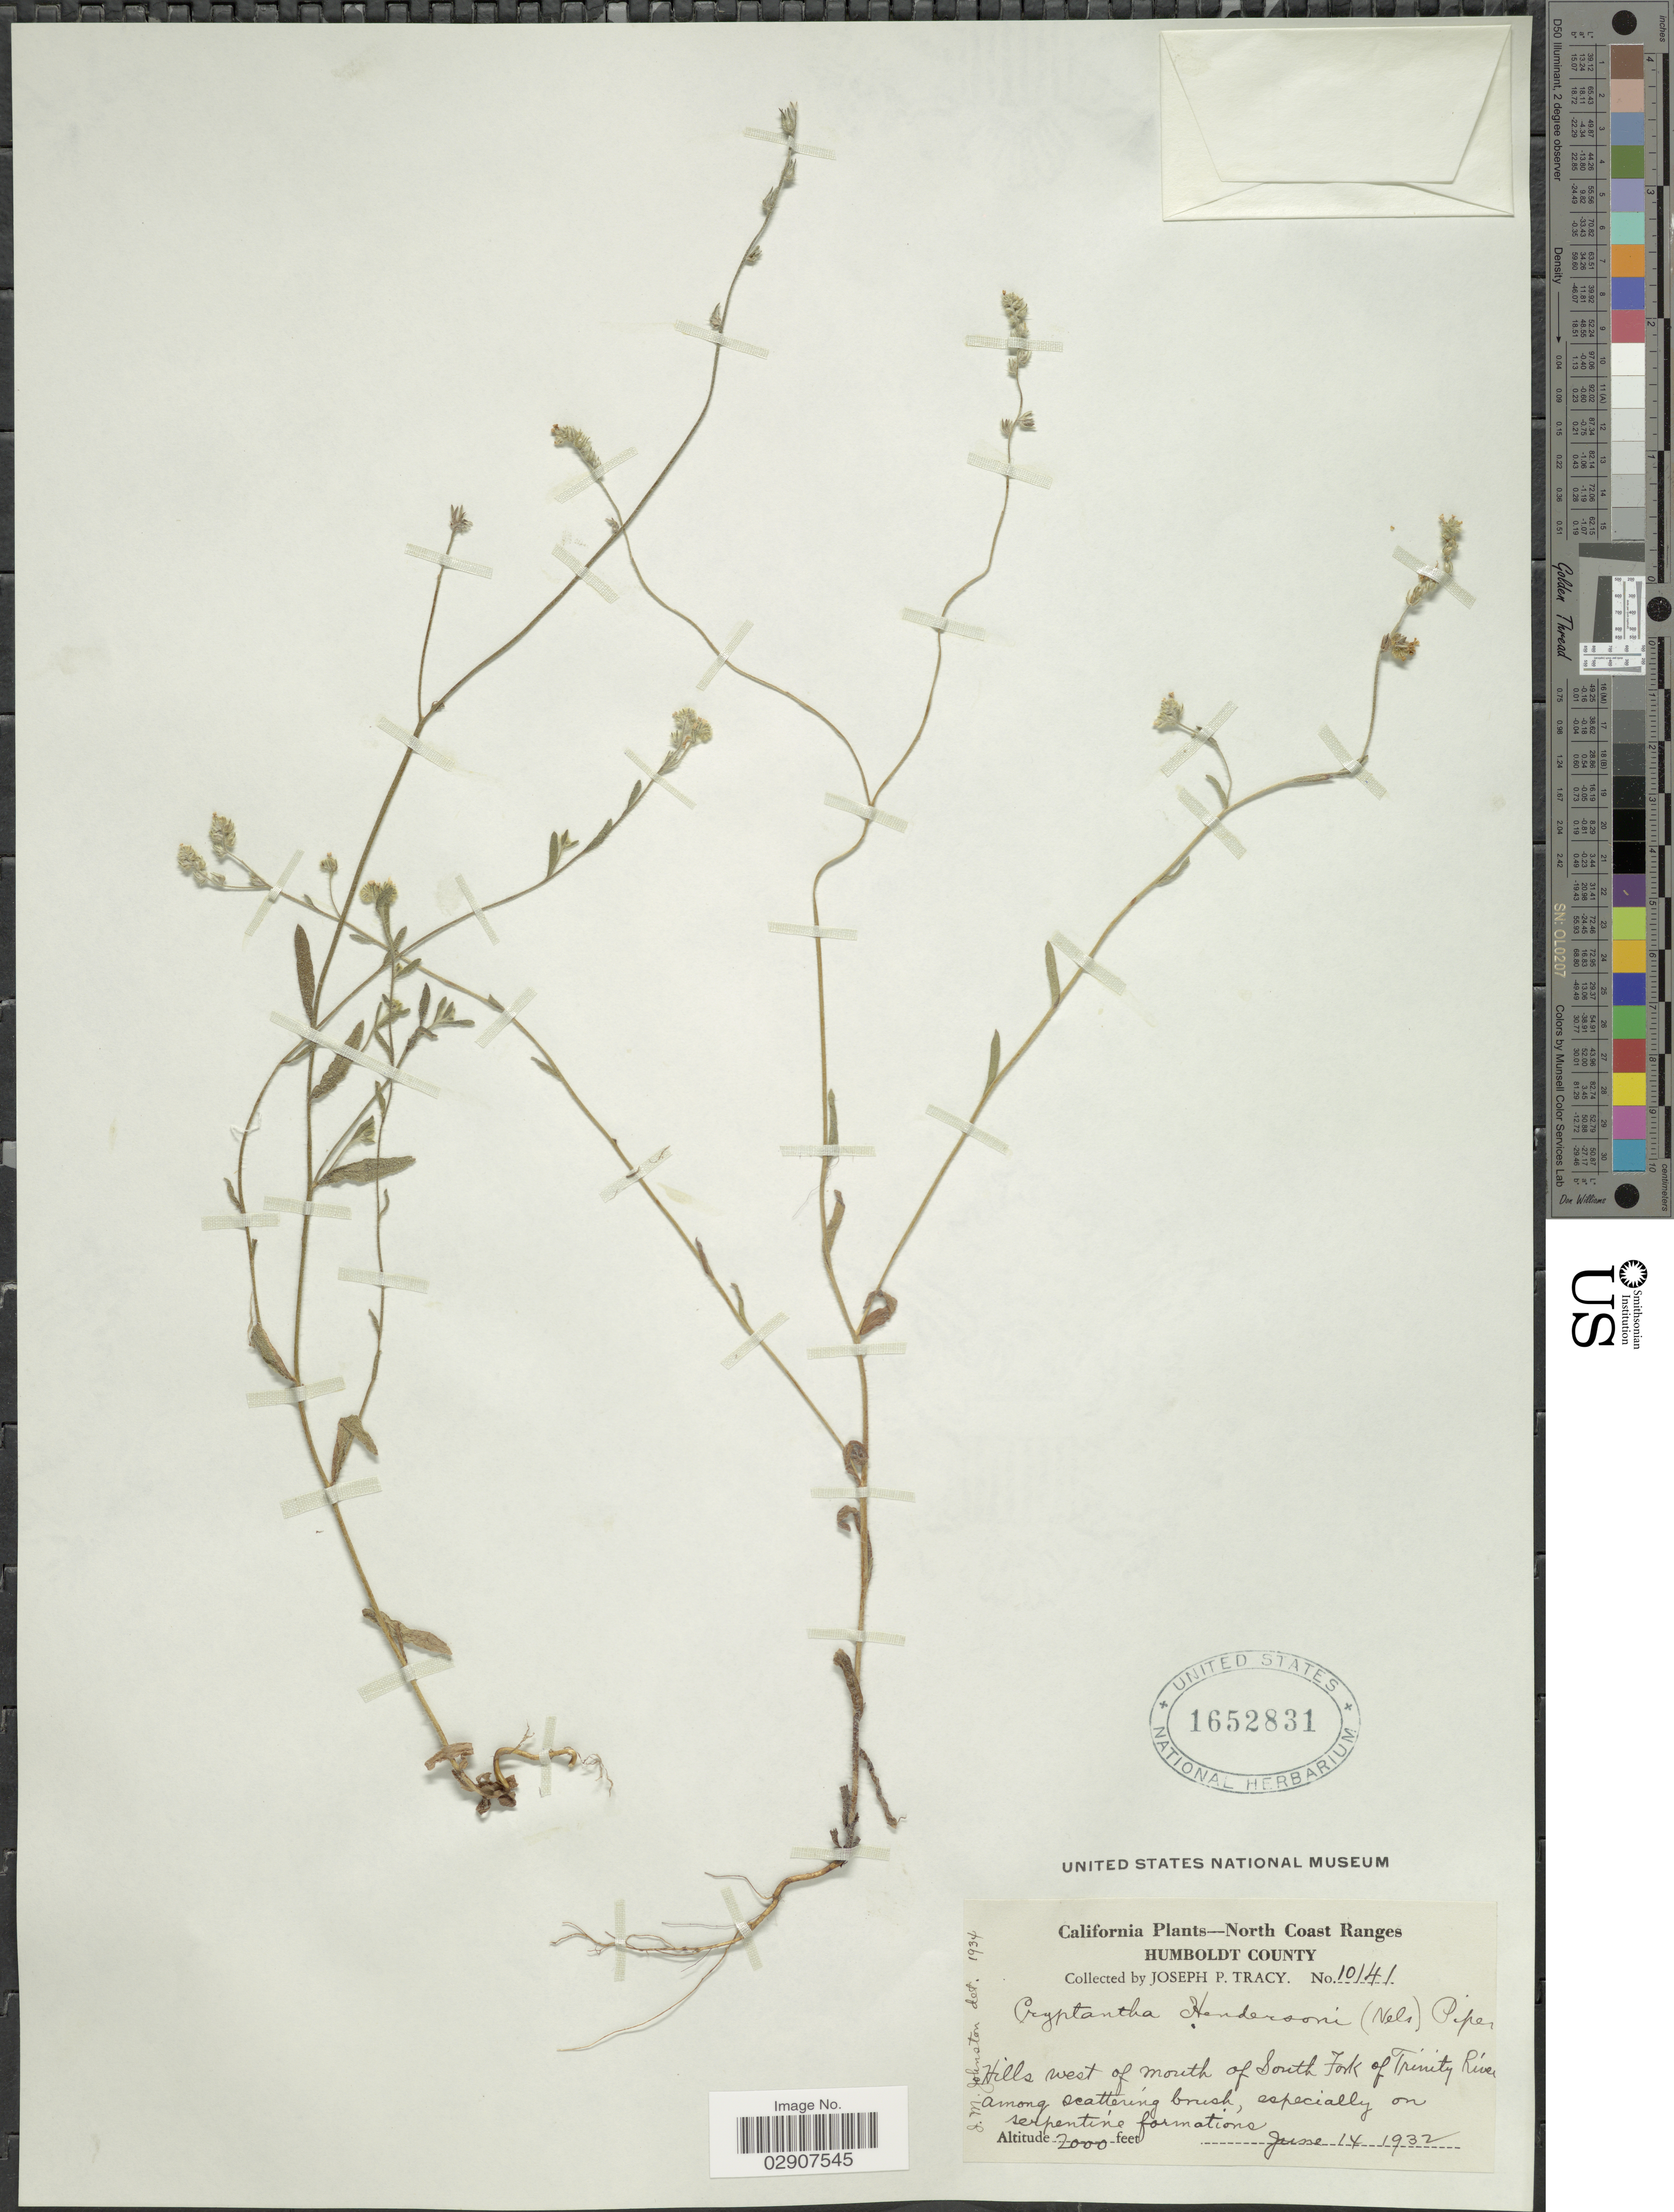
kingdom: Plantae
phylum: Tracheophyta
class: Magnoliopsida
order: Boraginales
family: Boraginaceae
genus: Cryptantha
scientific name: Cryptantha hendersonii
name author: (A. Nelson) A. Nelson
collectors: J. Tracy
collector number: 10141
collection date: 1932-06-14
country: United States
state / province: California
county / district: Humboldt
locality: North Coast Ranges, Humboldt County, Hills west of mouth of South Fork of Trinity River.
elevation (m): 610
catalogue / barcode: US 1652831